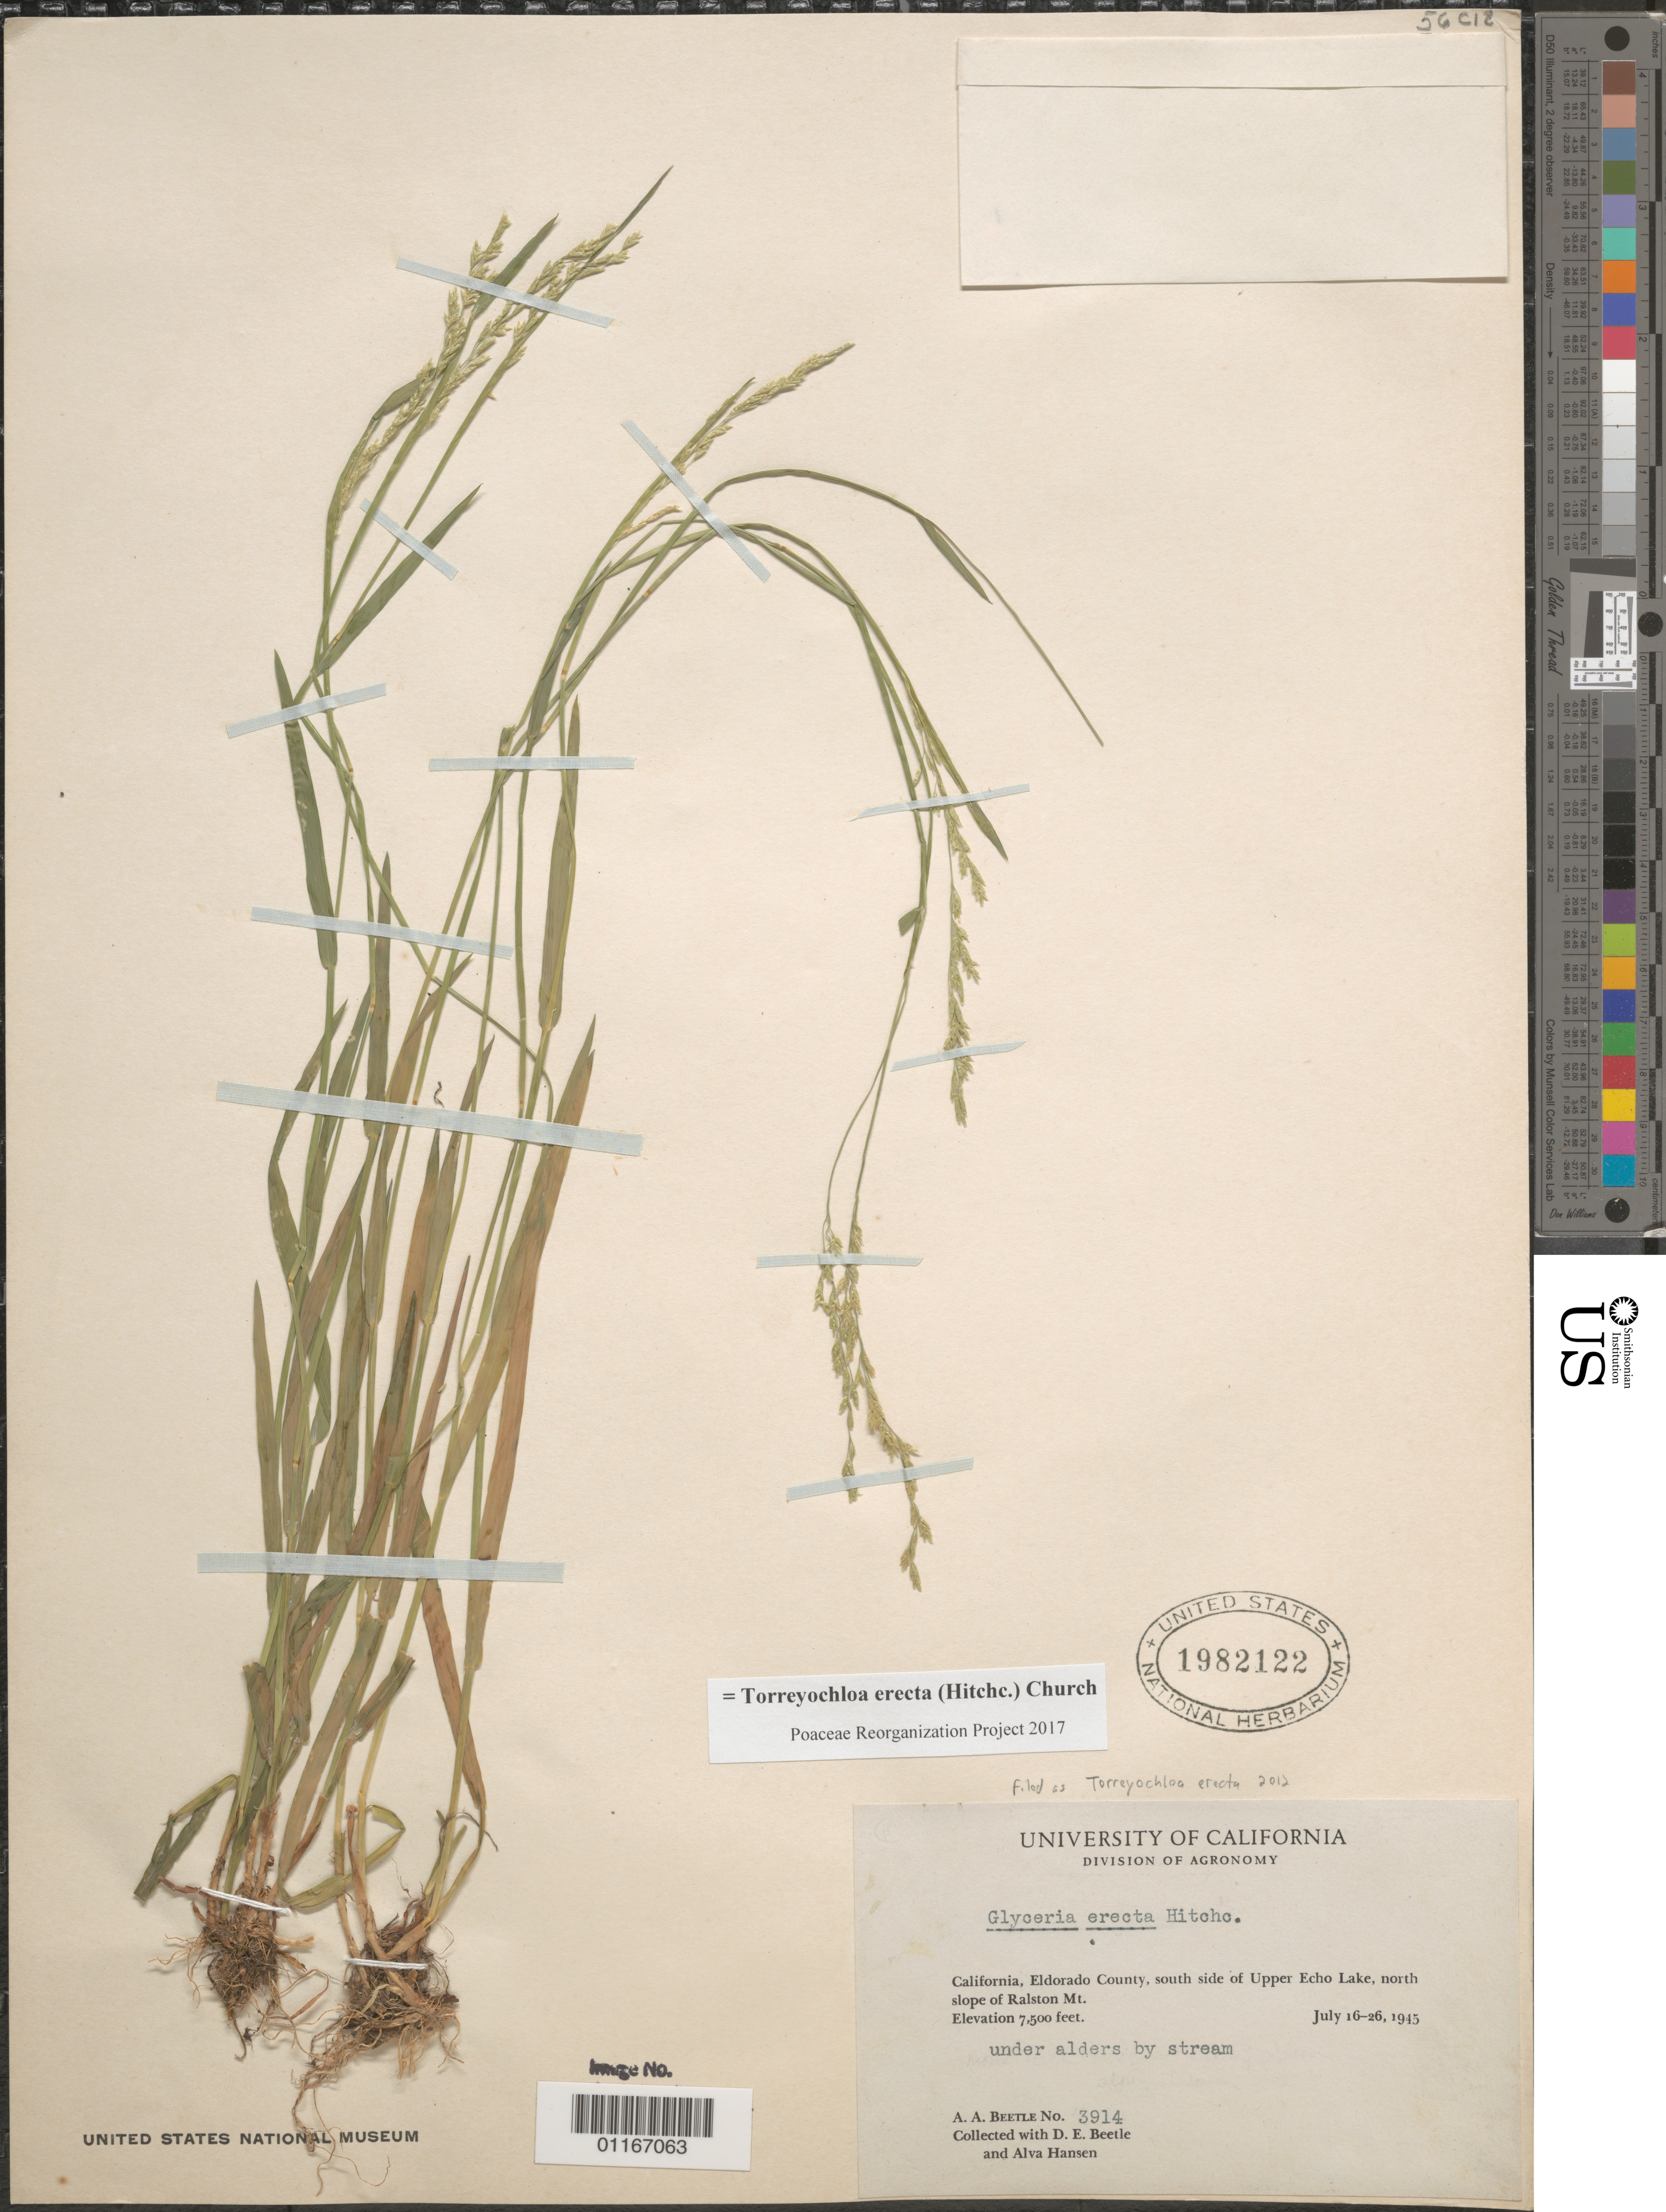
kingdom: Plantae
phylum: Tracheophyta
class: Liliopsida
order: Poales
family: Poaceae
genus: Torreyochloa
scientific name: Torreyochloa erecta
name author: (Hitchc.) G.L. Church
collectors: A. A. Beetle, D. Beetle & A. Hansen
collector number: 3914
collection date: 1945-07-16/1945-07-26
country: United States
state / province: California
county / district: El Dorado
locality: South side of Upper Echo Lake, north slope of Ralston Mt.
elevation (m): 2286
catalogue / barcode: US 1982122